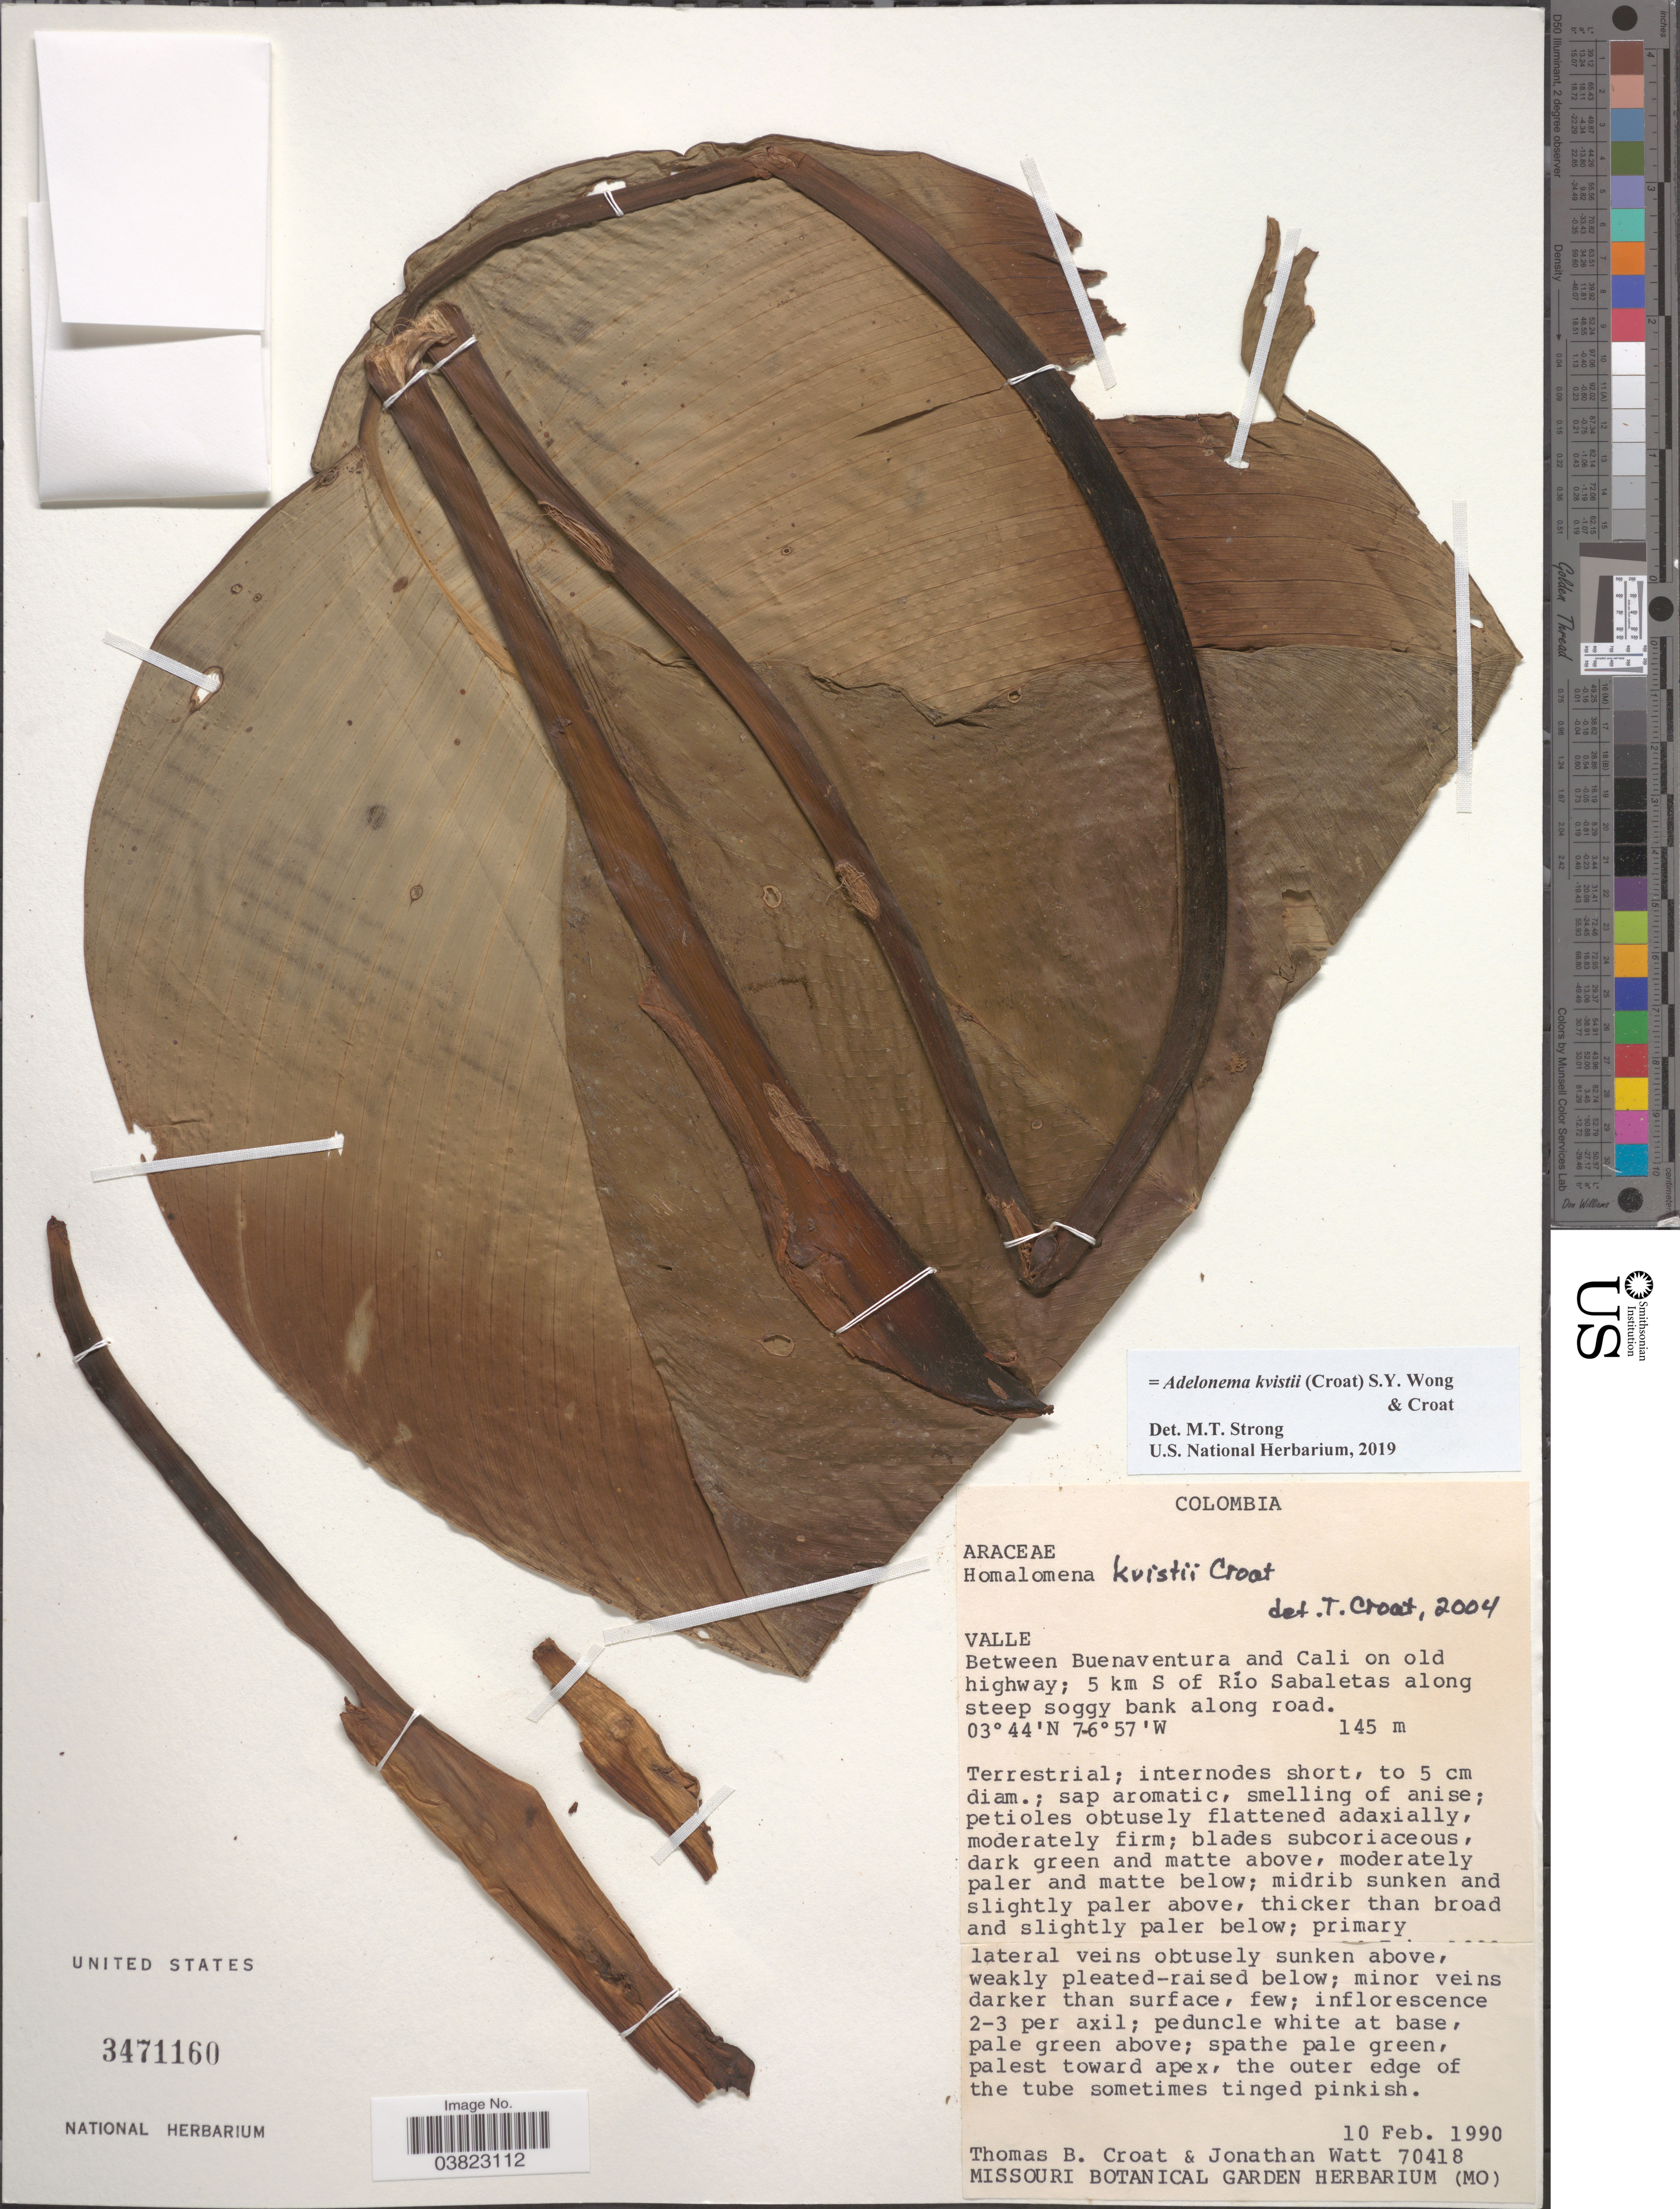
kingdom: Plantae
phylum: Tracheophyta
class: Liliopsida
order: Alismatales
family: Araceae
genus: Adelonema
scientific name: Adelonema kvistii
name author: (Croat) S.Y. Wong & Croat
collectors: T. B. Croat & J. Watt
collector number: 70418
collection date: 1990-02-10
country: Colombia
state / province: Valle del Cauca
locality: Valle. Between Buenaventura and Cali on old highway; 5 km S of Río Sabaletas along steep soggy bank along road.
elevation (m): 145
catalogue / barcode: US 3471160